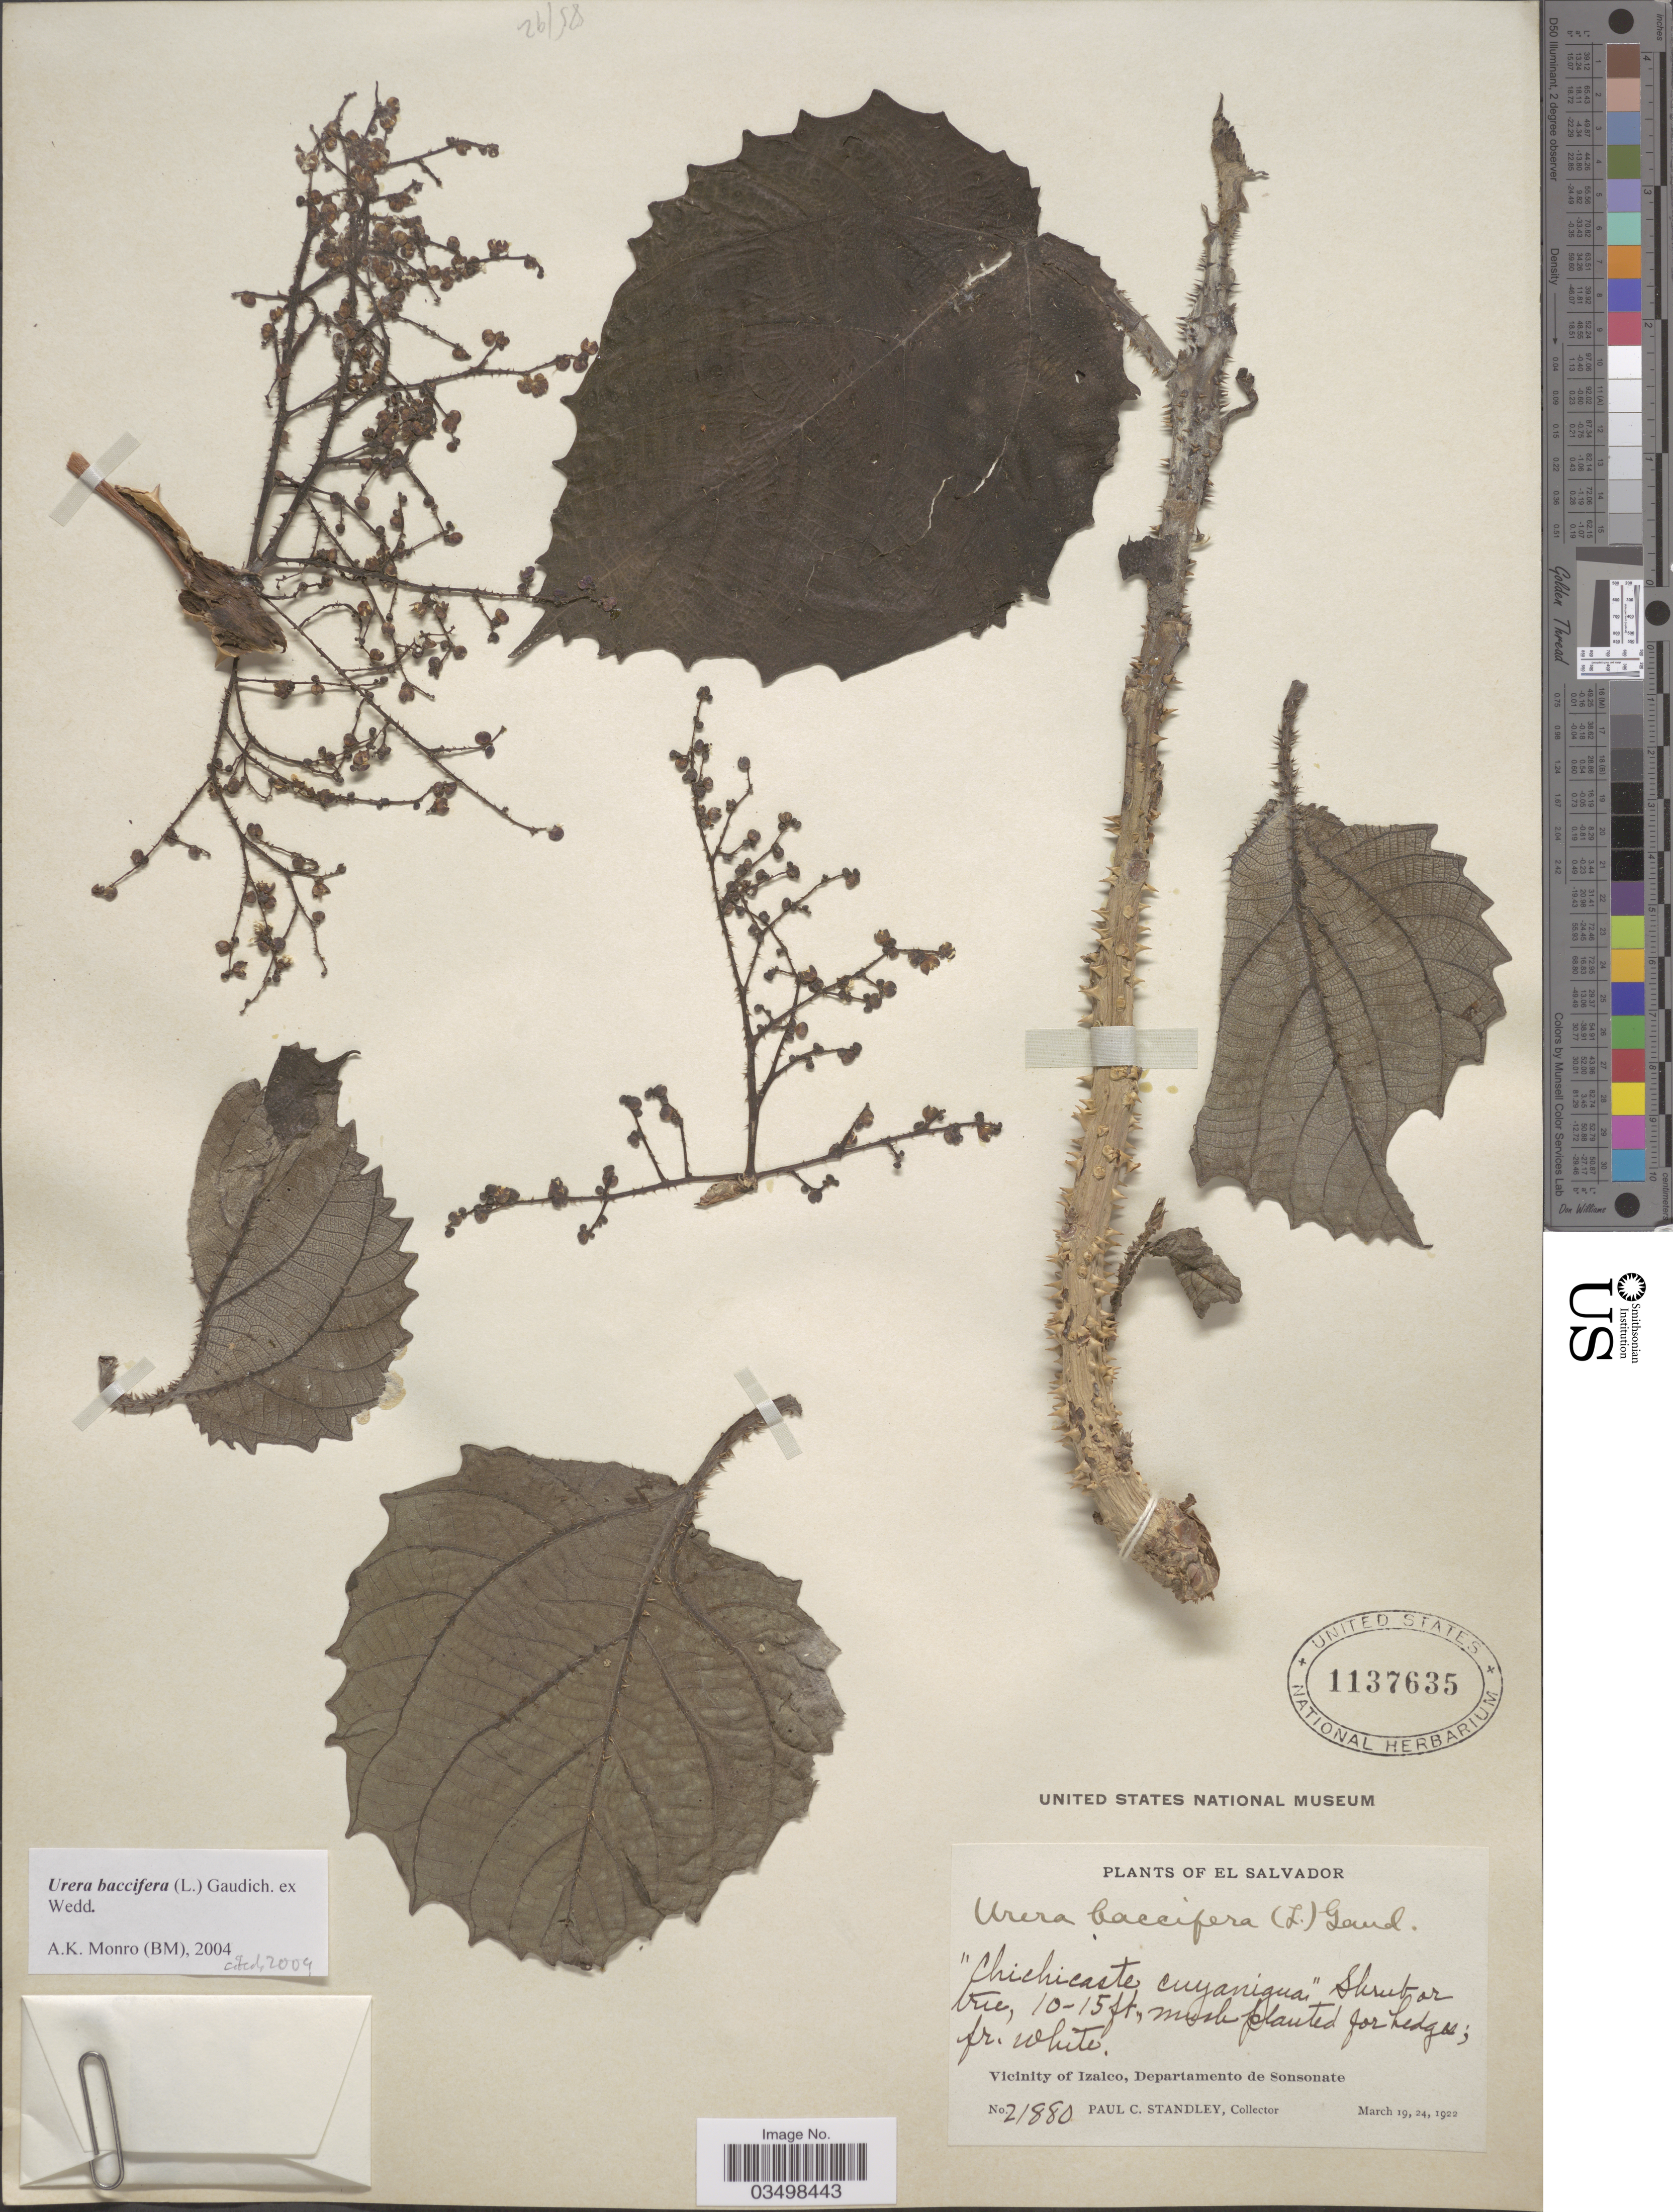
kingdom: Plantae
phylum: Tracheophyta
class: Magnoliopsida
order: Rosales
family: Urticaceae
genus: Urera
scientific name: Urera baccifera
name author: (L.) Gaudich. ex Wedd.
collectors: P. C. Standley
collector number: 21880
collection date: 1922-03-19/1922-03-24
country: El Salvador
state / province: Sonsonate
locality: Vicinity of Izalco, Departamento de Sonsonate.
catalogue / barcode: US 1137635